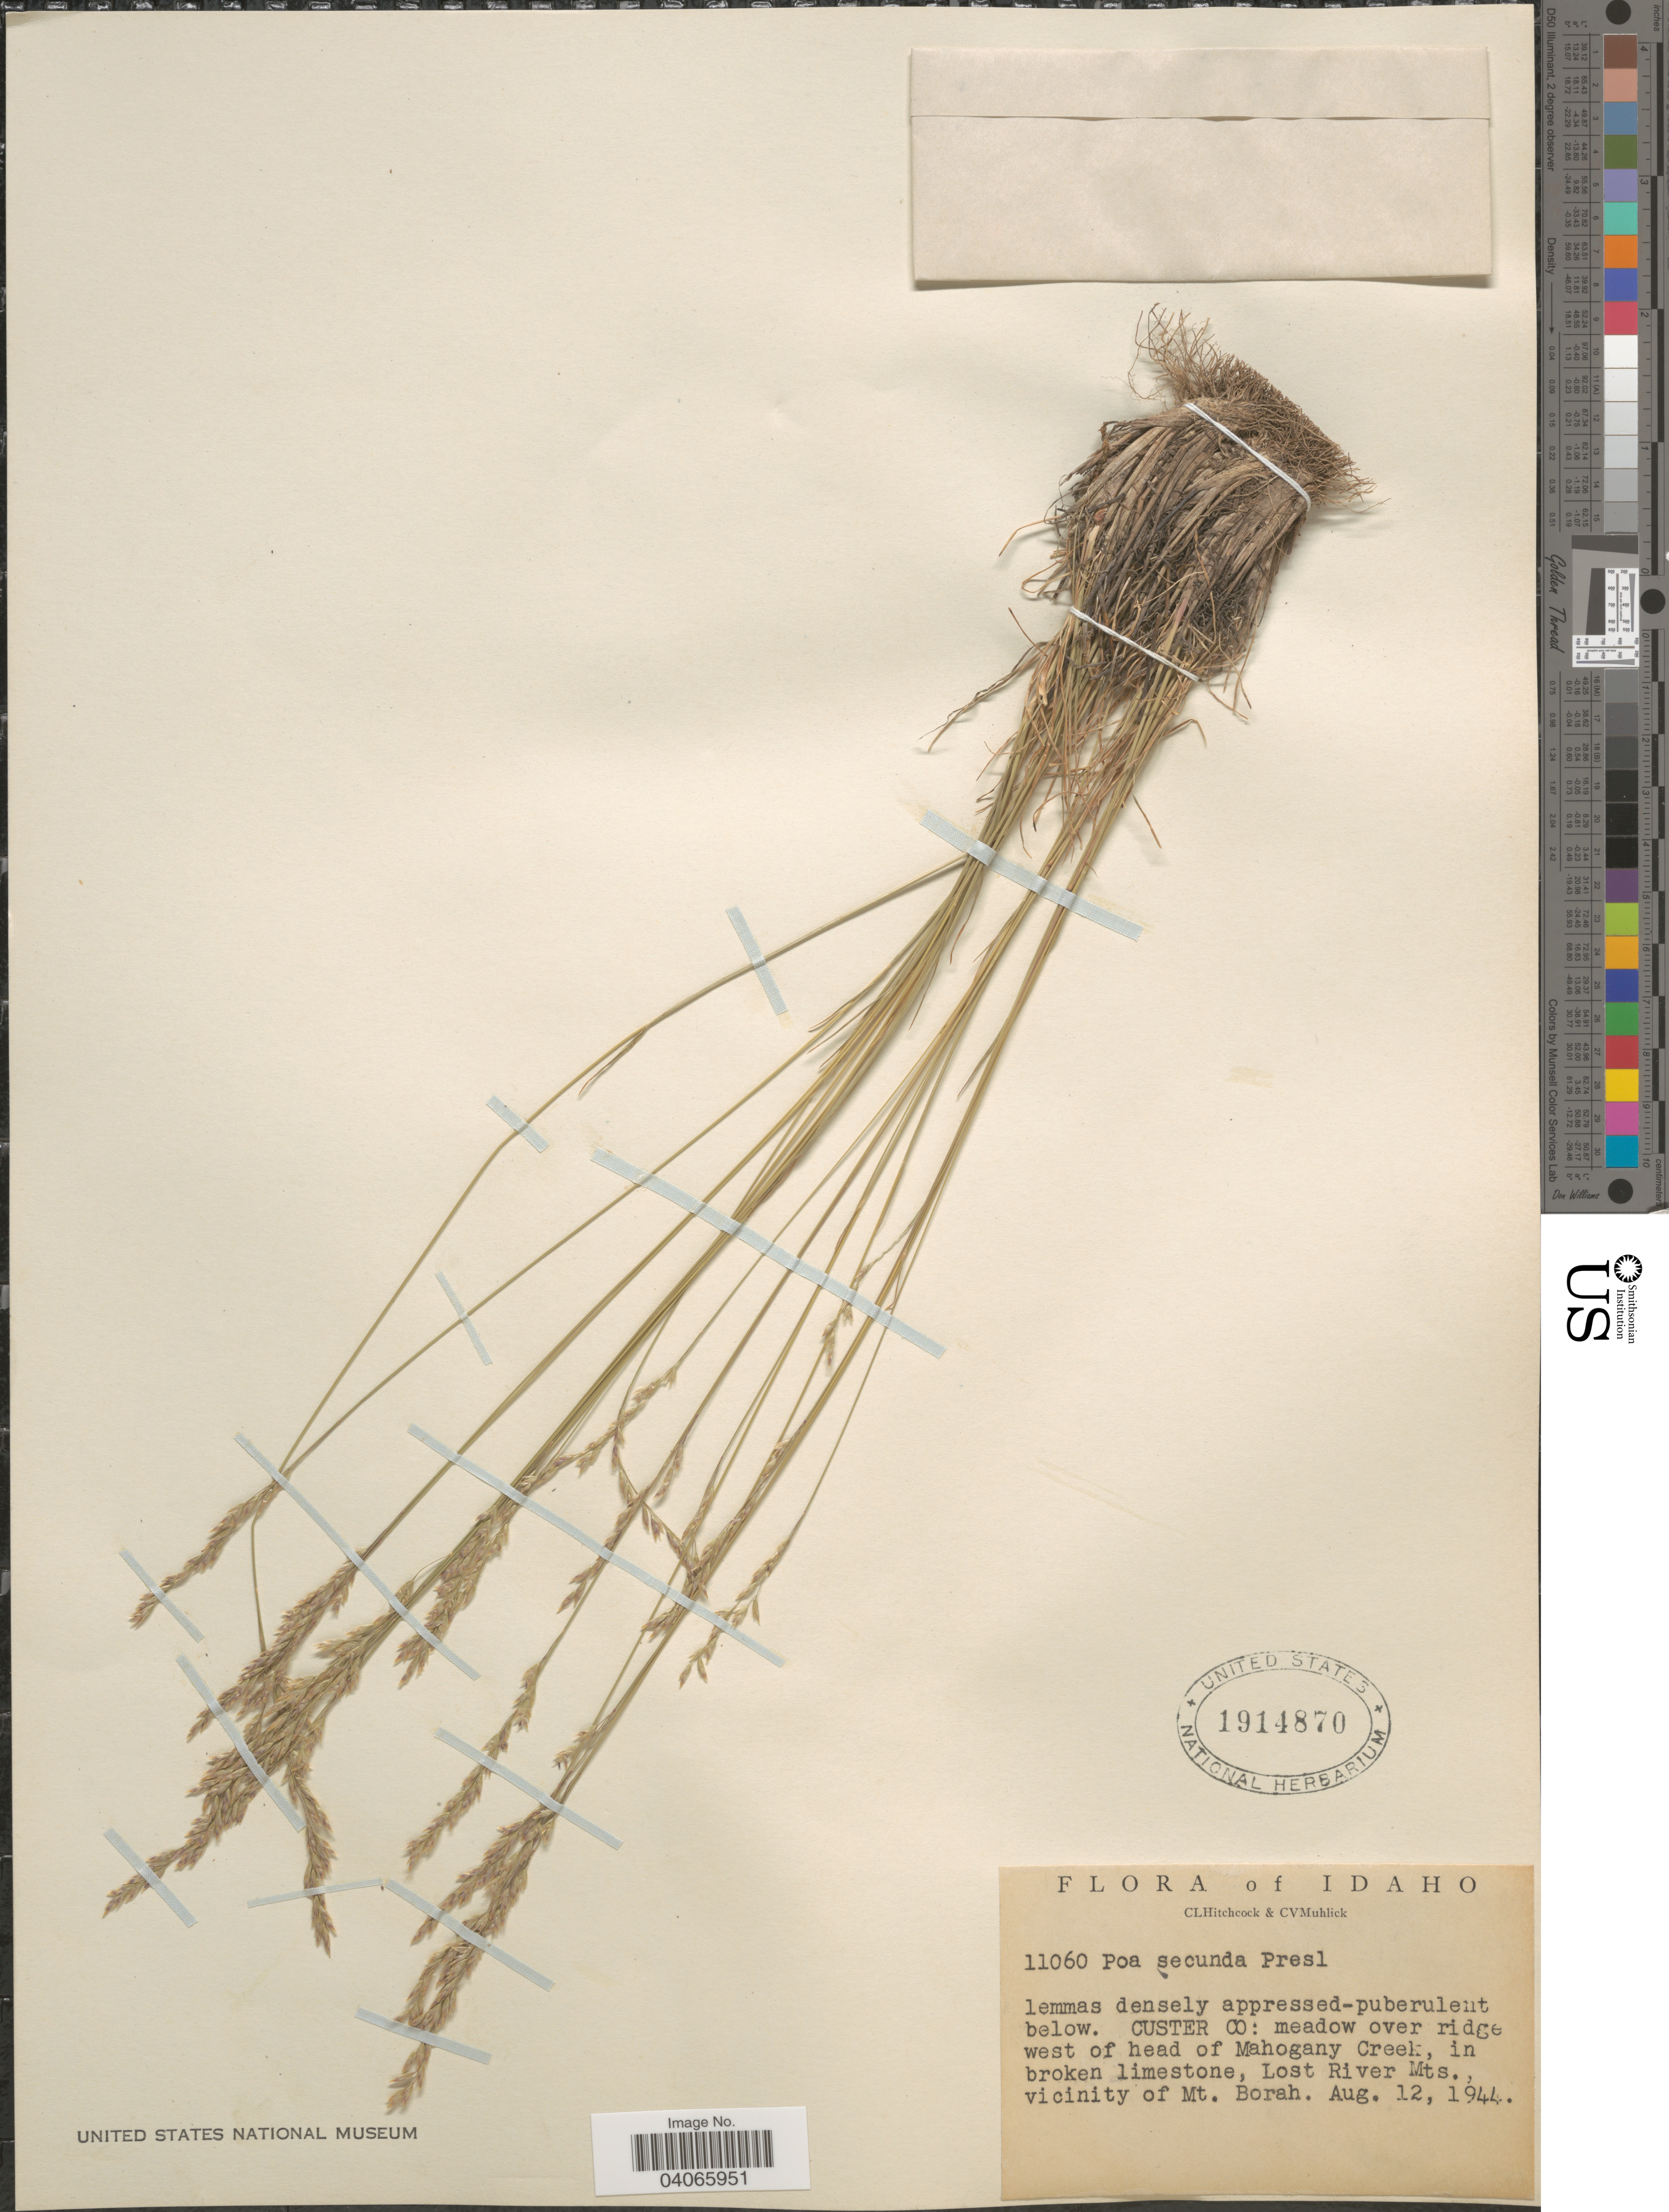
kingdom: Plantae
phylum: Tracheophyta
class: Liliopsida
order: Poales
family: Poaceae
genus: Poa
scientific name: Poa secunda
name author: J. Presl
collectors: C. L. Hitchcock & C. V. Muhlick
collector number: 11060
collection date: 1944-08-12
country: United States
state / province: Idaho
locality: Custer Co: meadow over ridge west of head of Mahogany Creek, in broken limestone, Lost River Mts., vicinity of Mt. Borah.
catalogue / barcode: US 1914870